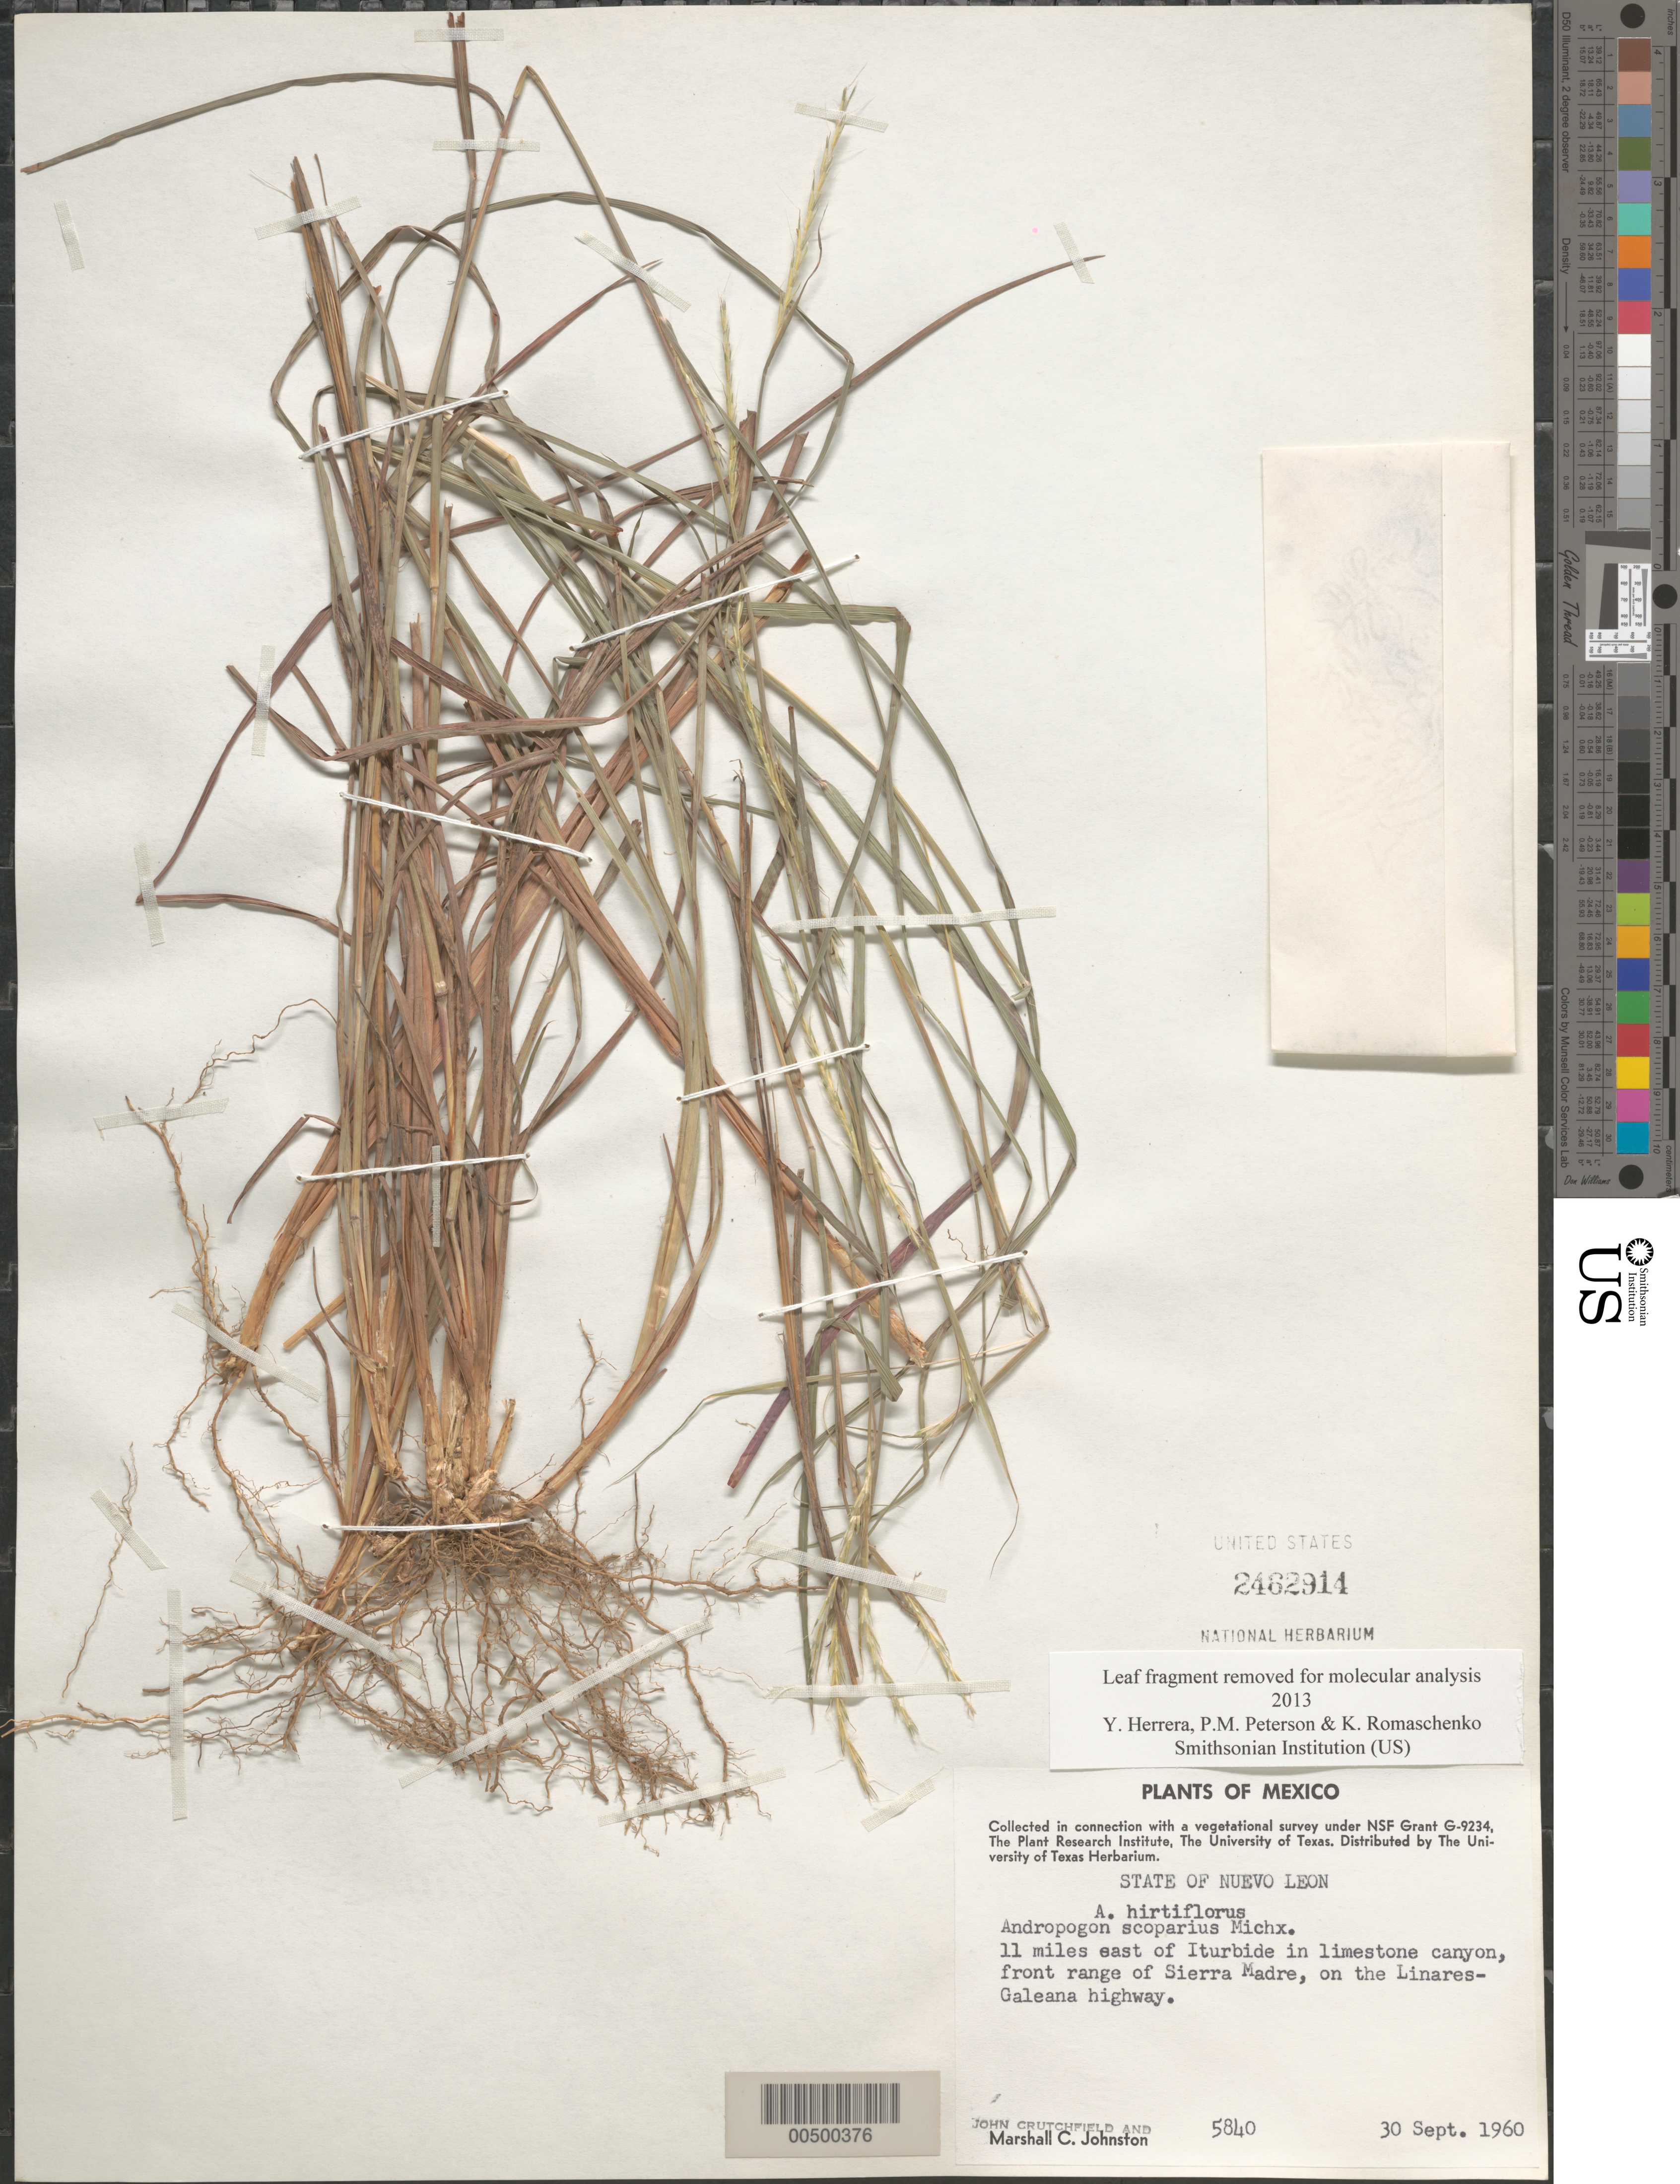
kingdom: Plantae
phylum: Tracheophyta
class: Liliopsida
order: Poales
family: Poaceae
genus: Schizachyrium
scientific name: Schizachyrium sanguineum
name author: (Retz.) Alston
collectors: J. Crutchfield & M. Johnston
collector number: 5840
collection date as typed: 30 Sep 1960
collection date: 1960-09-30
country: Mexico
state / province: Nuevo León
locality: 11 mi E of Iturbide, front range of Sierra Madre, on the Linares-Galeana Hwy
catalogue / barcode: US 2462914